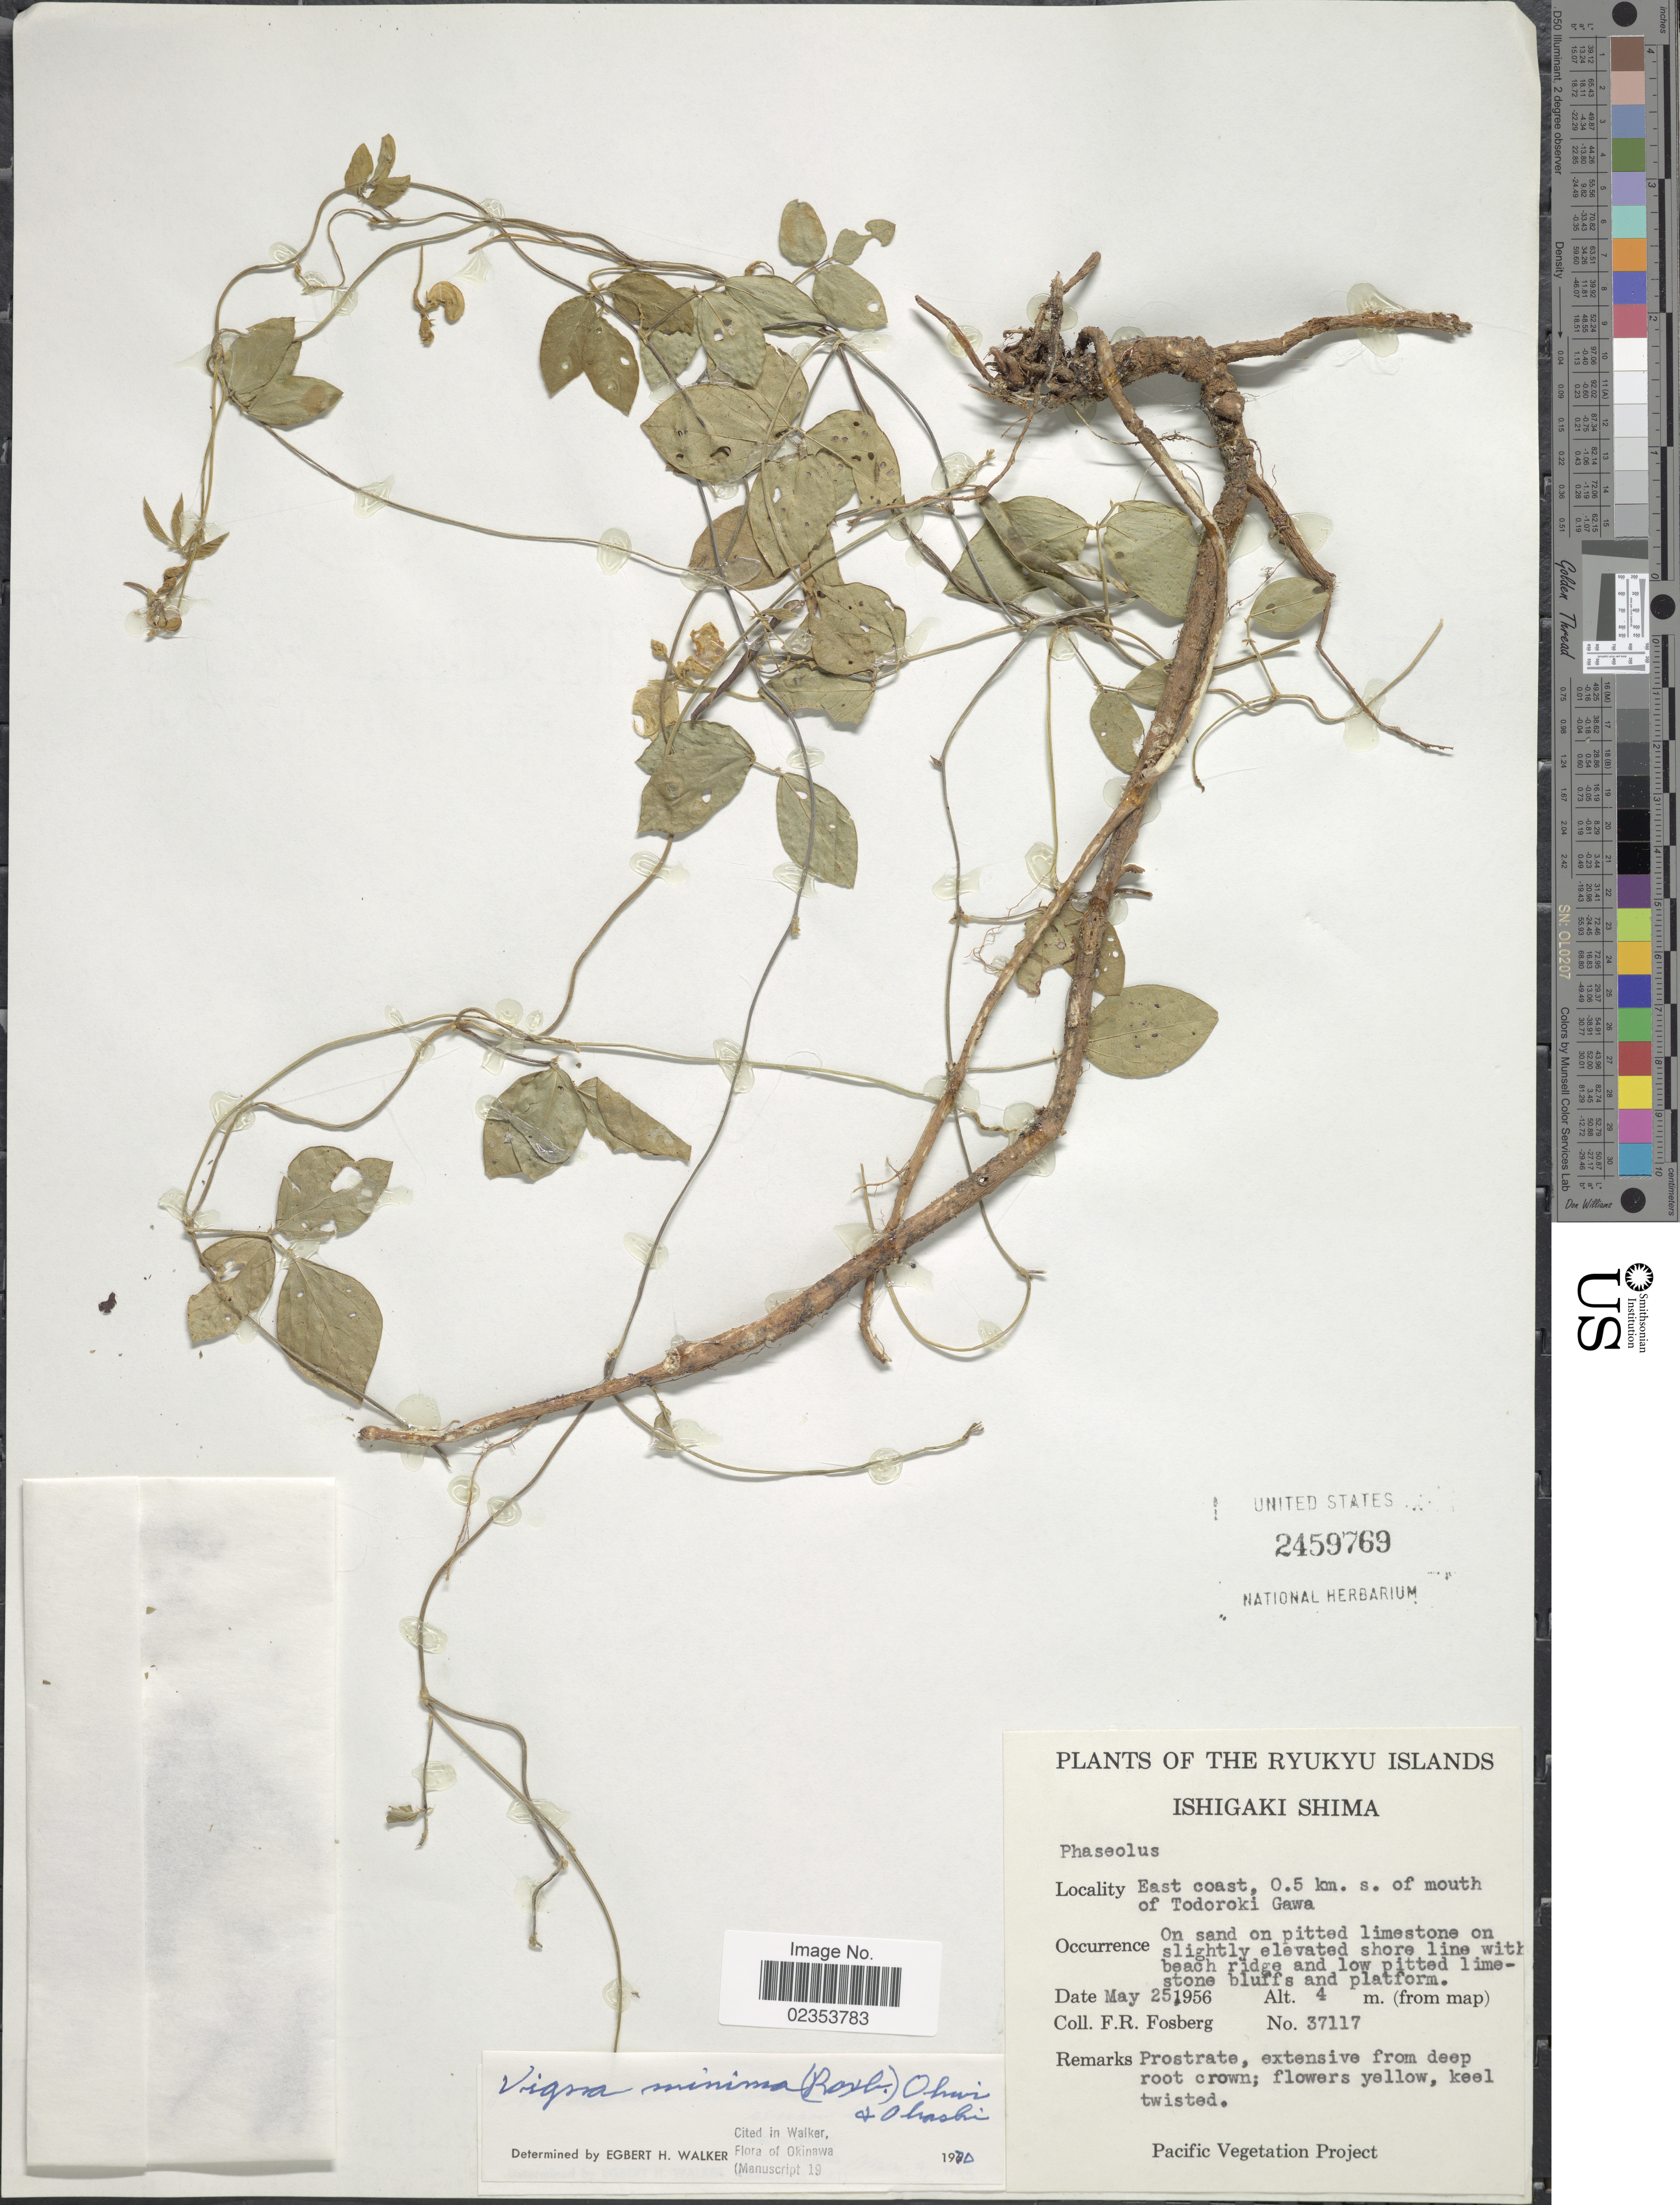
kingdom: Plantae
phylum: Tracheophyta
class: Magnoliopsida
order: Fabales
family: Fabaceae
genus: Vigna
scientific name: Vigna minima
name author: (Roxb.) Ohwi & H. Ohashi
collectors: F. R. Fosberg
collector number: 37117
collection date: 1956-05-25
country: Japan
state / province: Okinawa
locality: Ryukyu Islands. Ishigaki Shima. East coast, 0.5 km s. of mouth of Todoroki Gawa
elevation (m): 4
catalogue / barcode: US 2459769